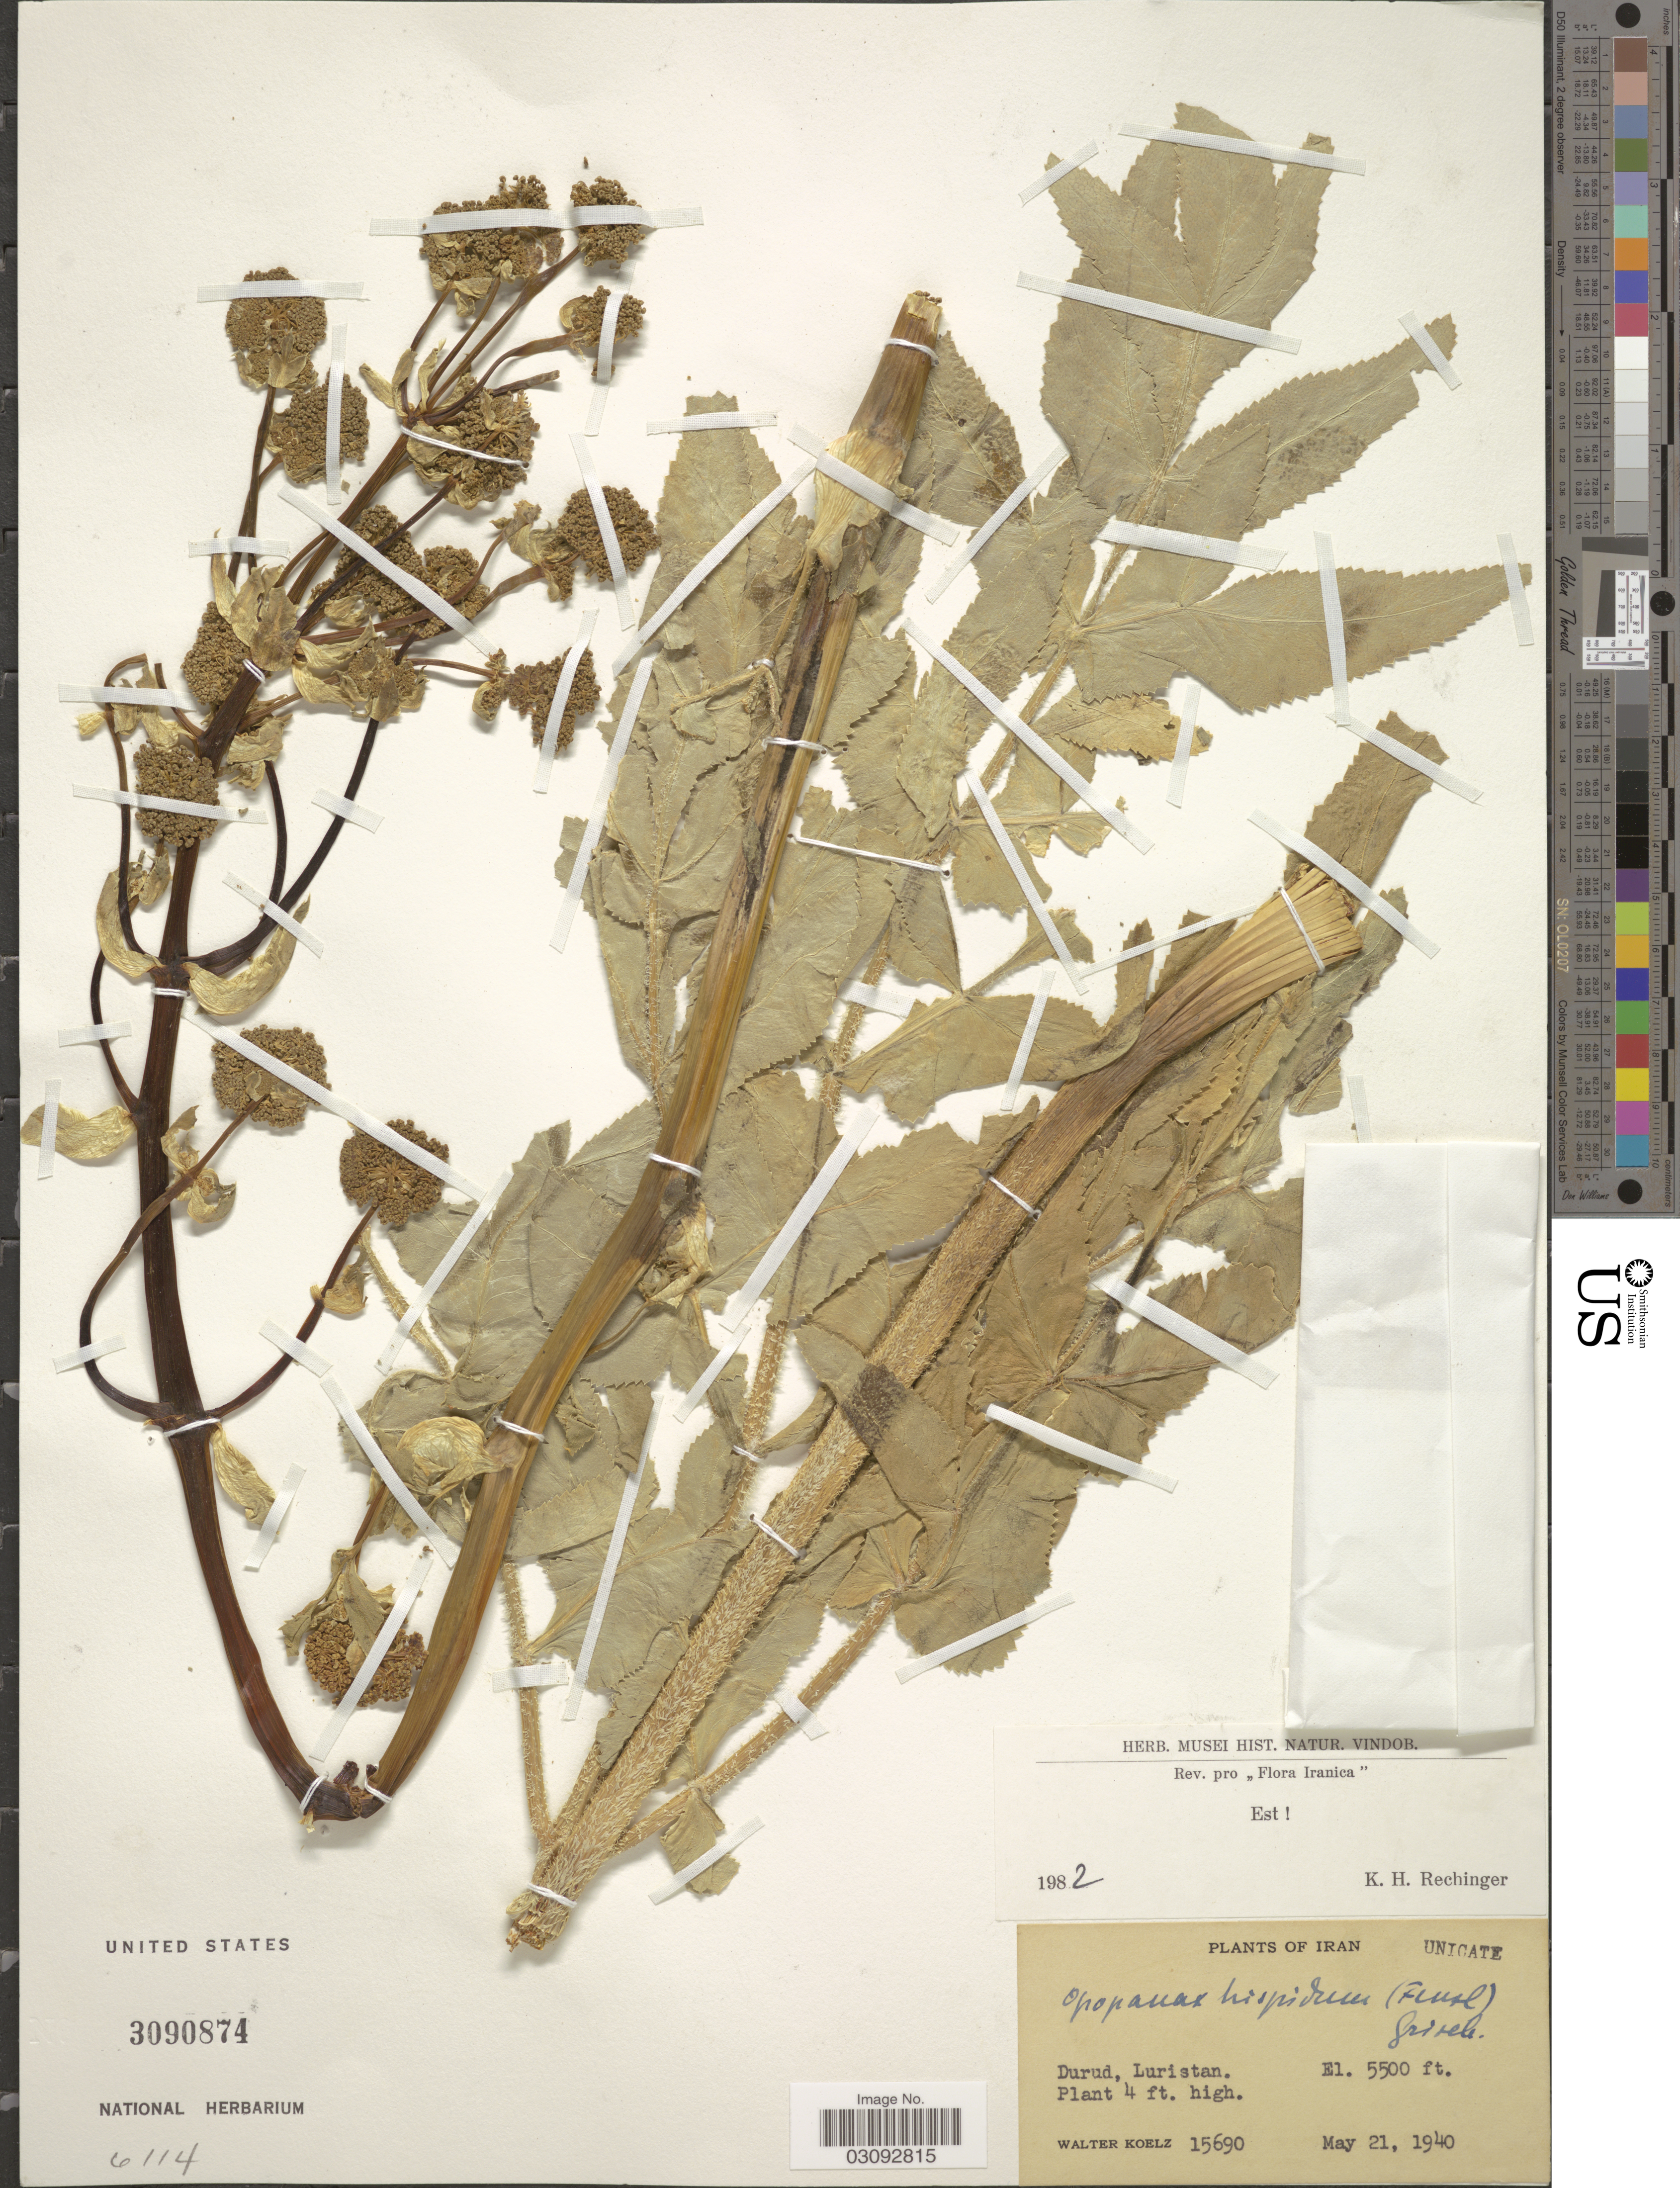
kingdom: Plantae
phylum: Tracheophyta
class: Magnoliopsida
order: Apiales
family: Apiaceae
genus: Opopanax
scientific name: Opopanax hispidus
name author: (Friv.) Griseb.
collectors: W. N. Koelz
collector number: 15690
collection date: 1940-05-21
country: Iran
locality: Durud, Luristan.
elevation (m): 1676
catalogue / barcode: US 3090874